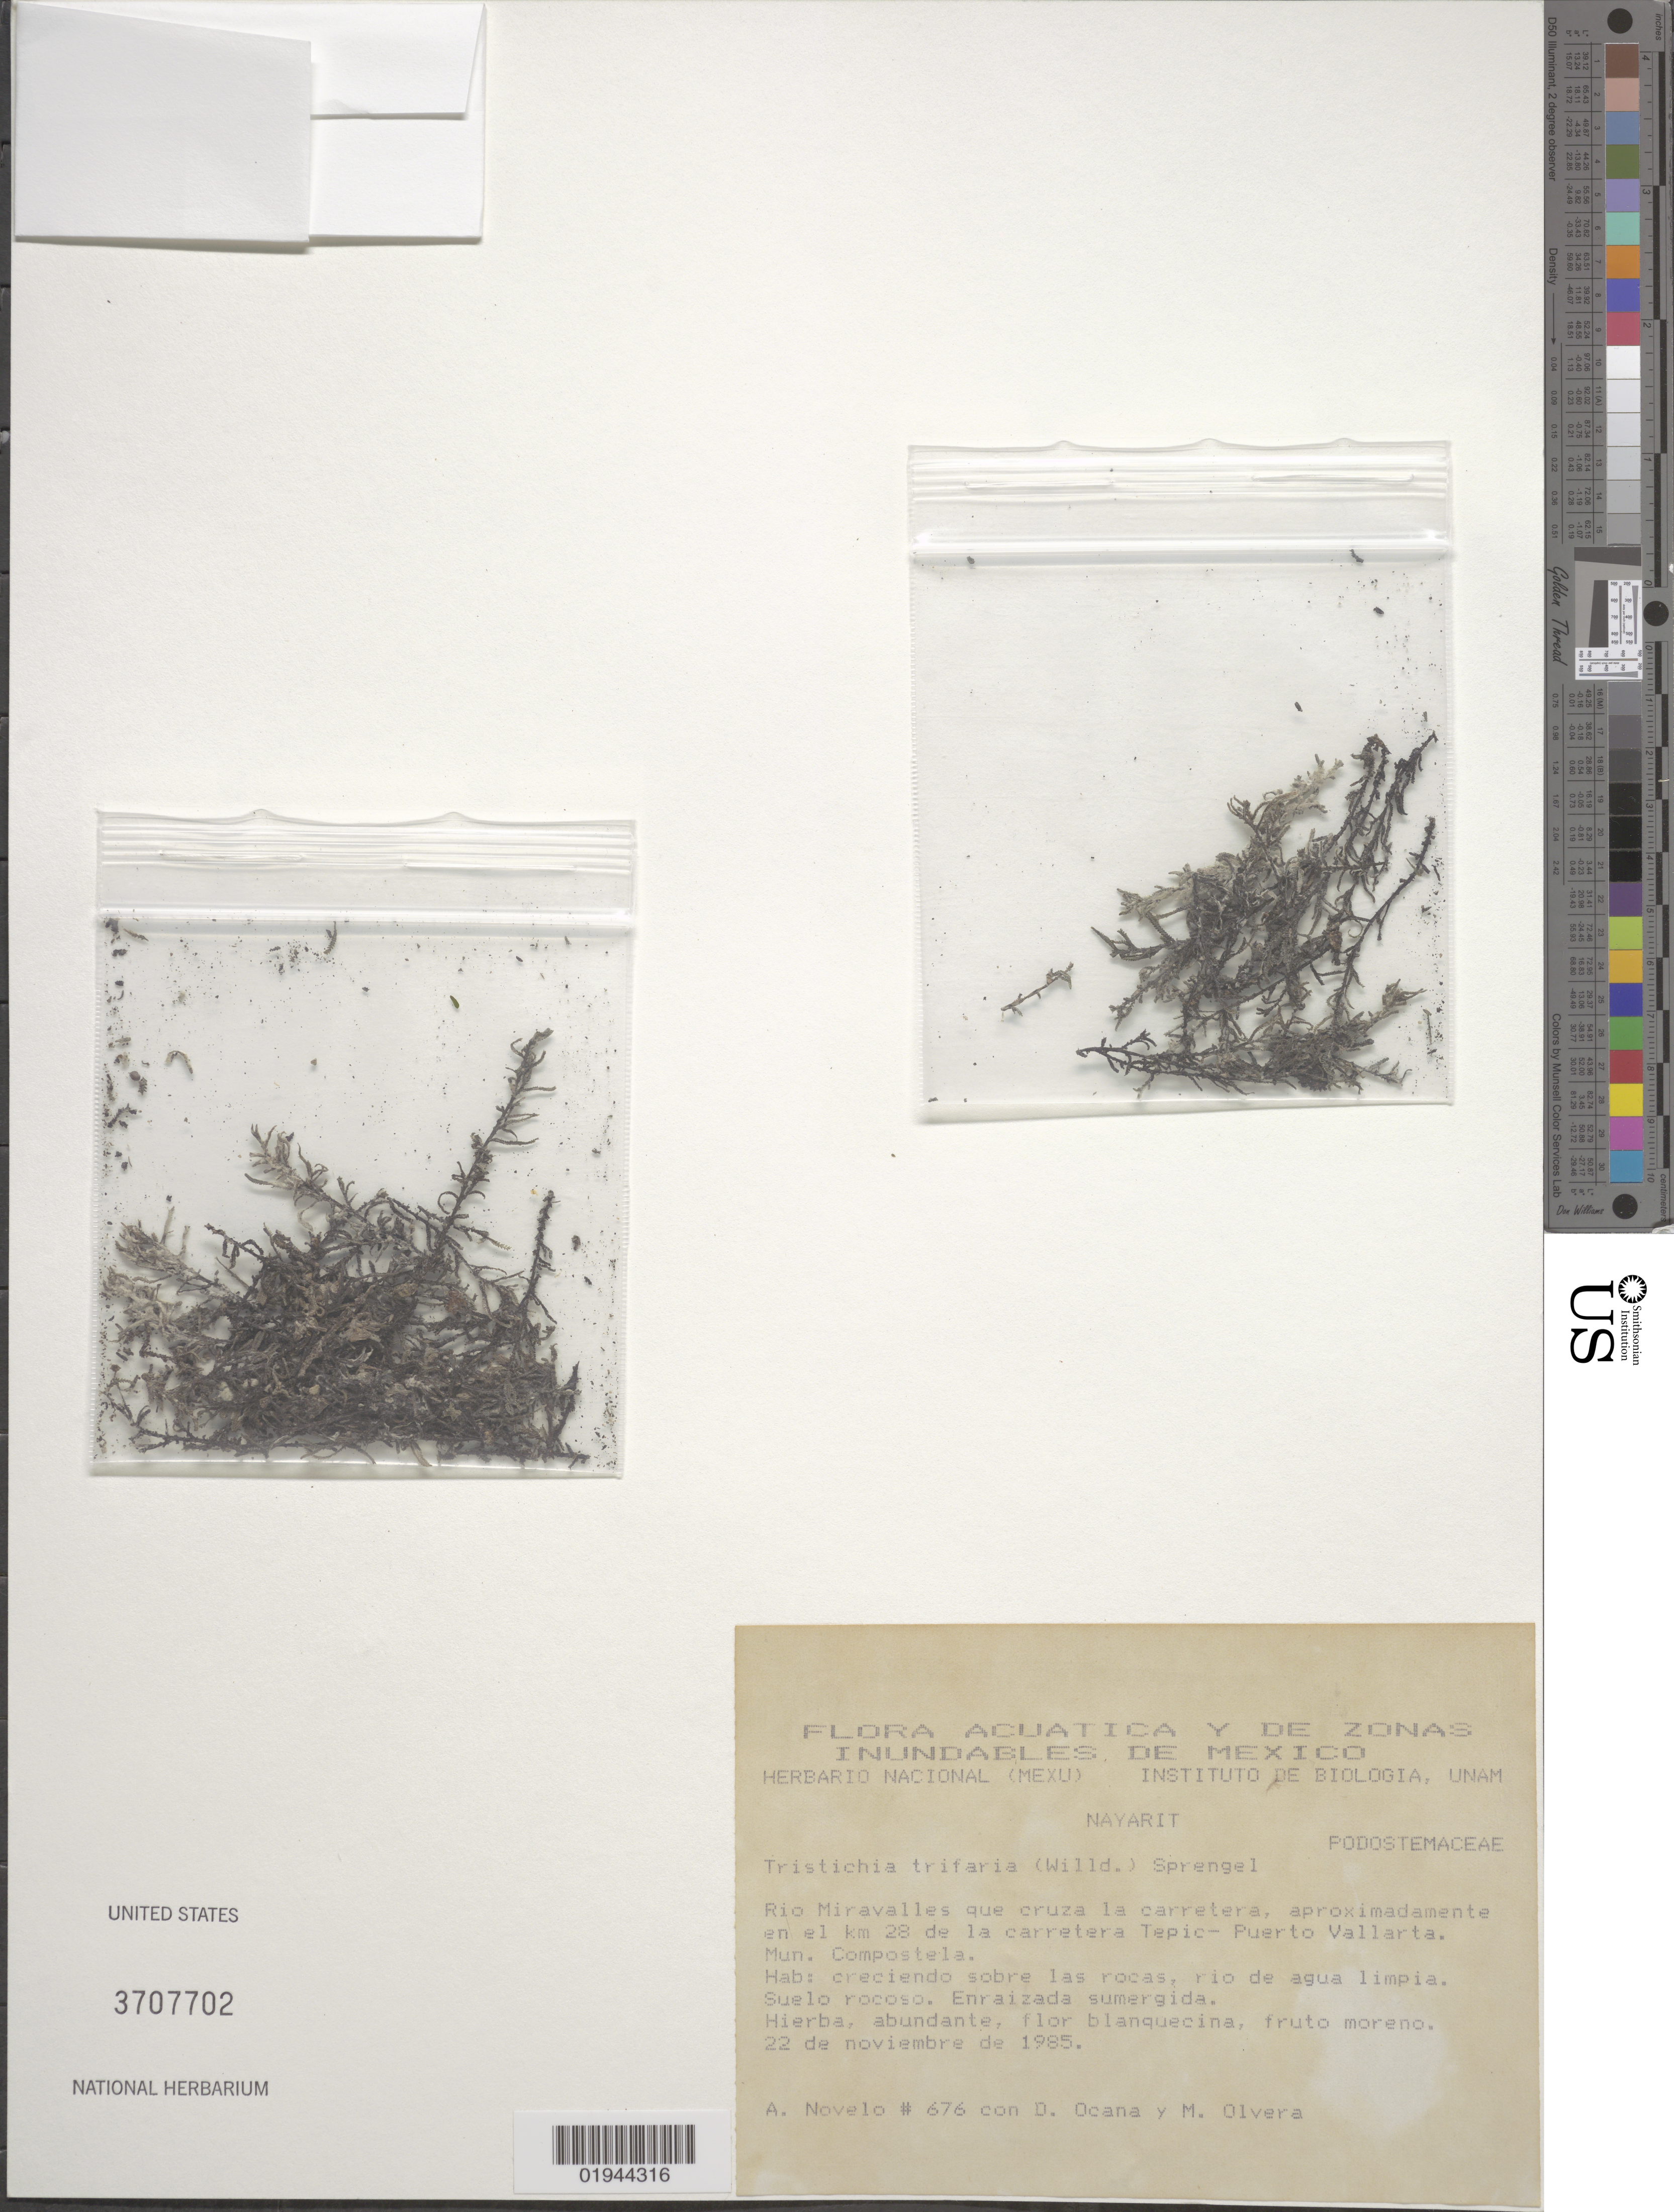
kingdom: Plantae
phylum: Tracheophyta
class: Magnoliopsida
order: Malpighiales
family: Podostemaceae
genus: Tristicha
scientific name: Tristicha trifaria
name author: (Willd.) Spreng.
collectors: A. Novelo, D. Ocana & M. Olvera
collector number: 676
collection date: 1985-11-22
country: Mexico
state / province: Nayarit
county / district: Compostela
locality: Rio Miravalles que cruza la carretera, aproximadamente en el km 28 de la carretera Tepic-Puerto Vallarta.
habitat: Creciendo sobre las rocas, rio de agua limpia. Suelo rocoso. Enraizada sumergida.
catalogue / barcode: US 3707702